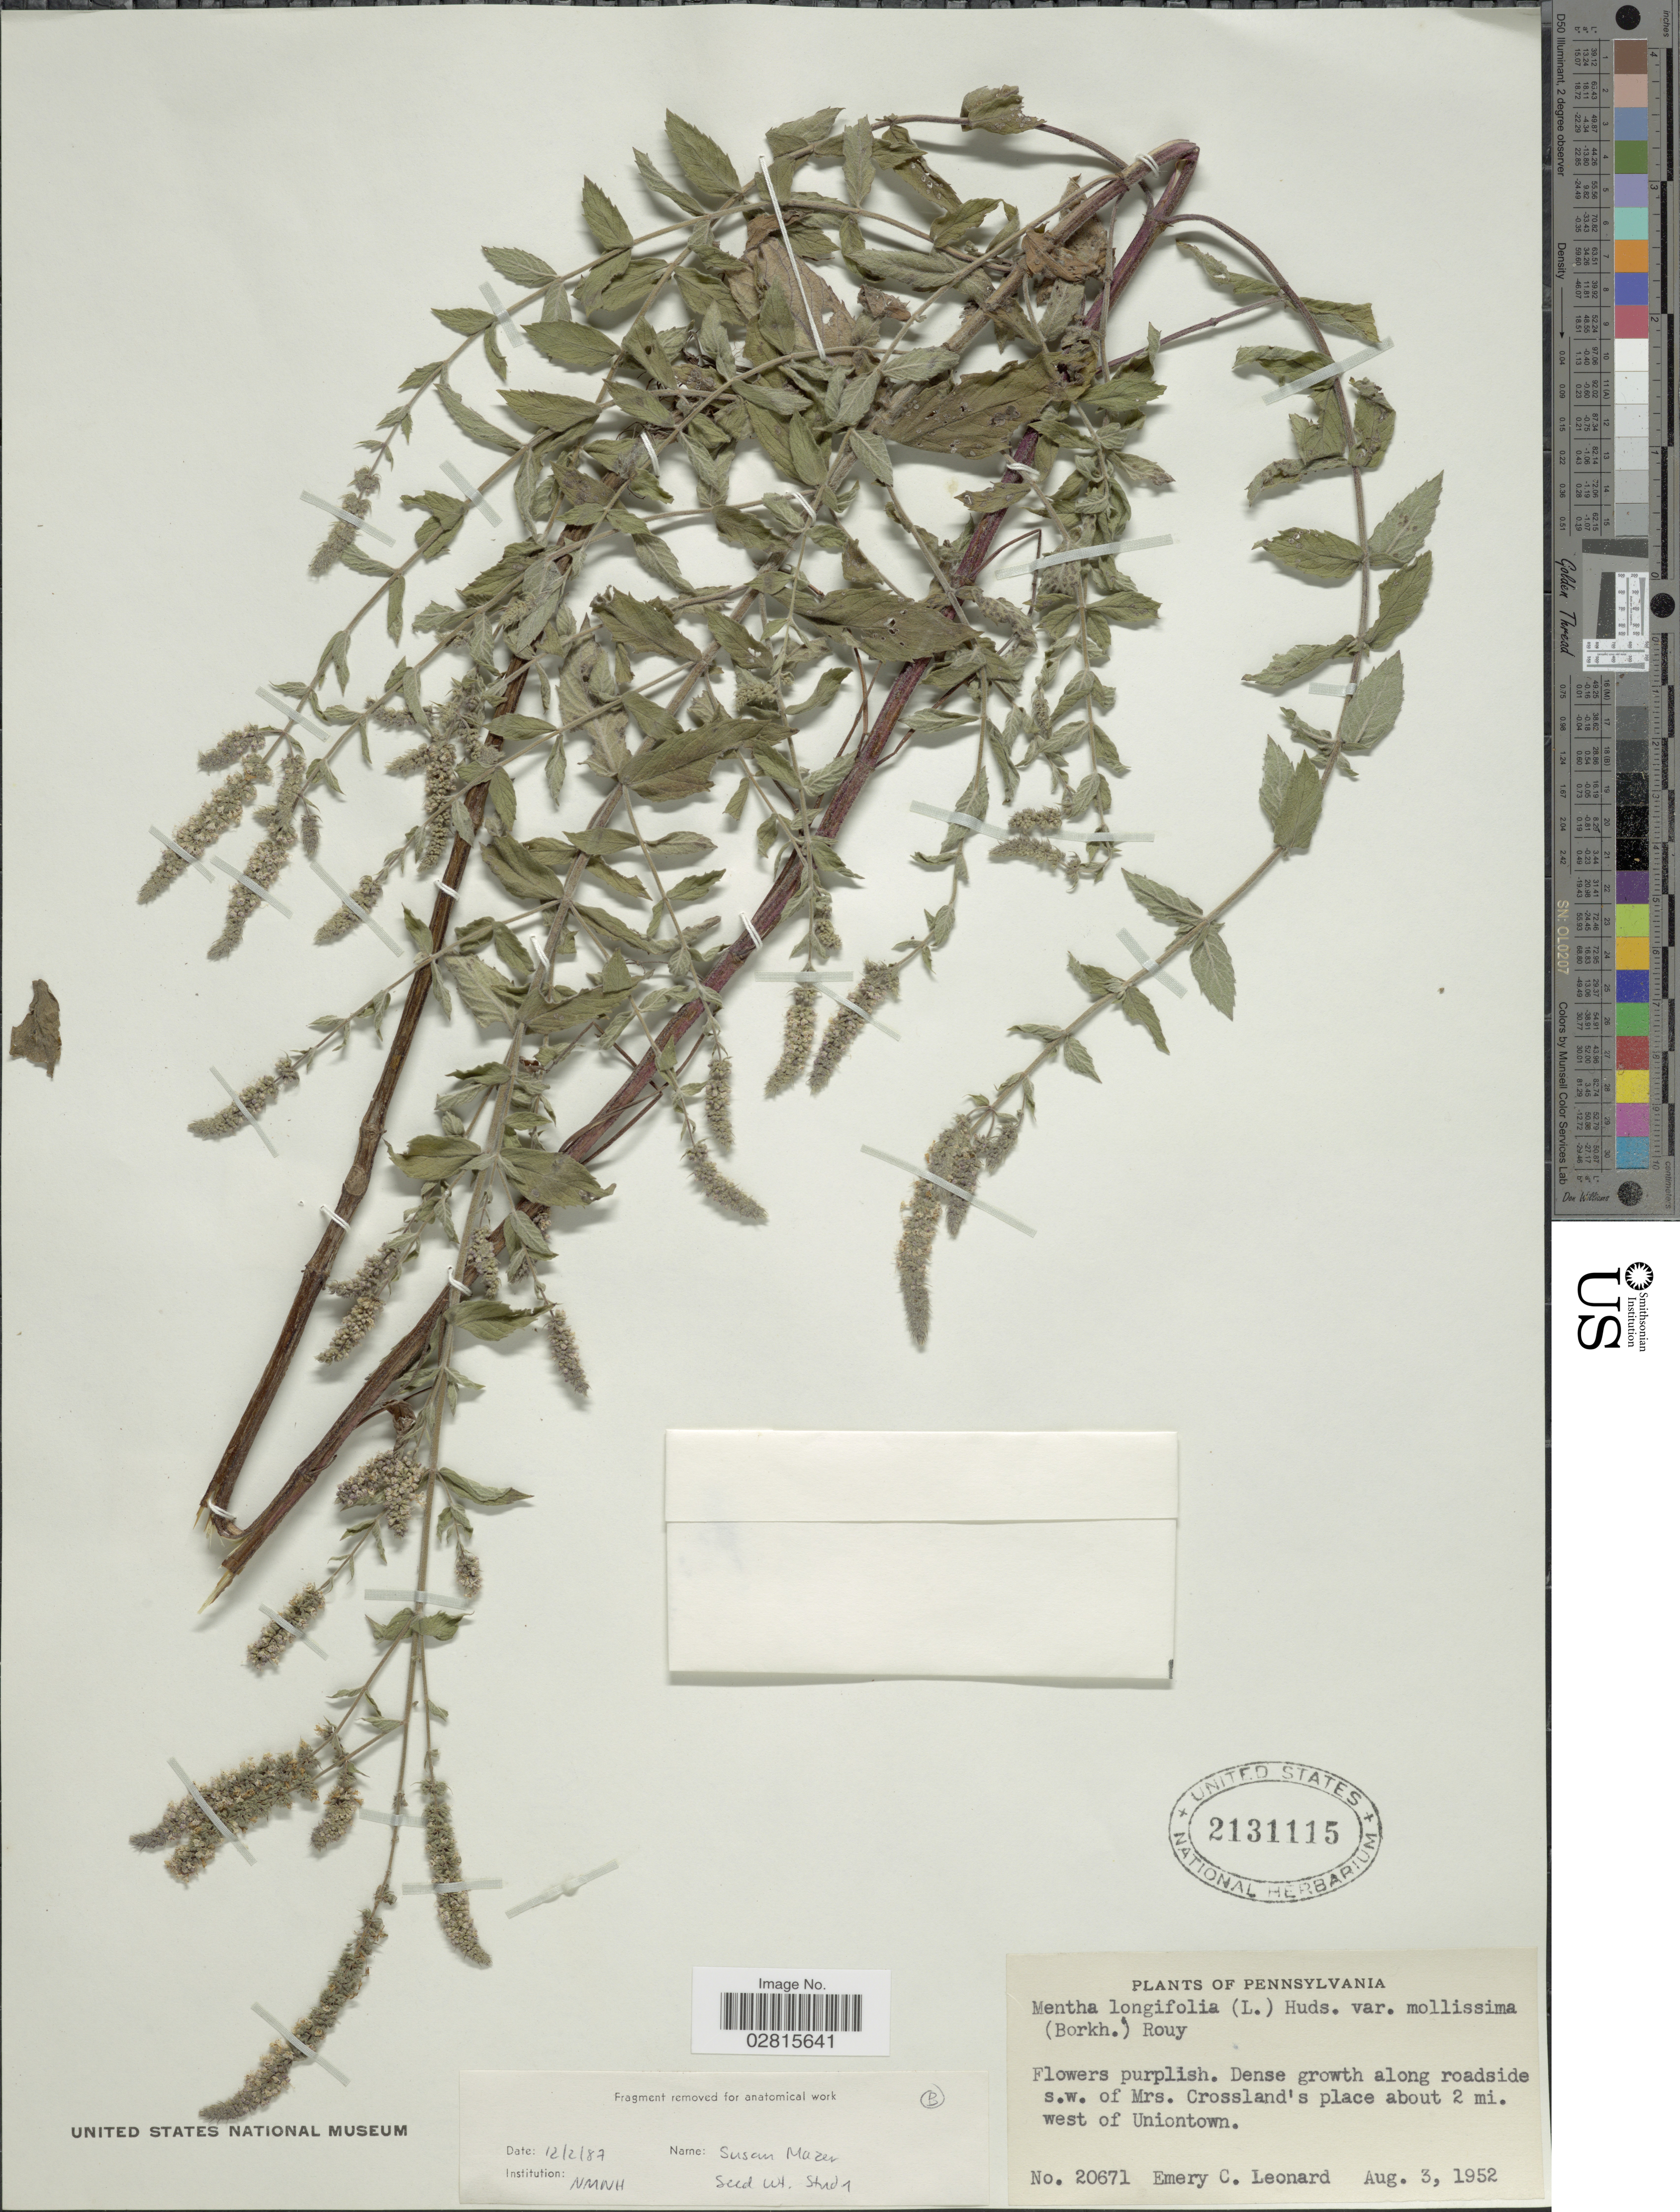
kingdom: Plantae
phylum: Tracheophyta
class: Magnoliopsida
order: Lamiales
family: Lamiaceae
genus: Mentha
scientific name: Mentha longifolia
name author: (L.) L.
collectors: E. C. Leonard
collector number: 20671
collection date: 1952-08-03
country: United States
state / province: Pennsylvania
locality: Along roadside s.w. of Mrs. Crossland's place about 2 mi. west of Uniontown.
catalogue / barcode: US 2131115